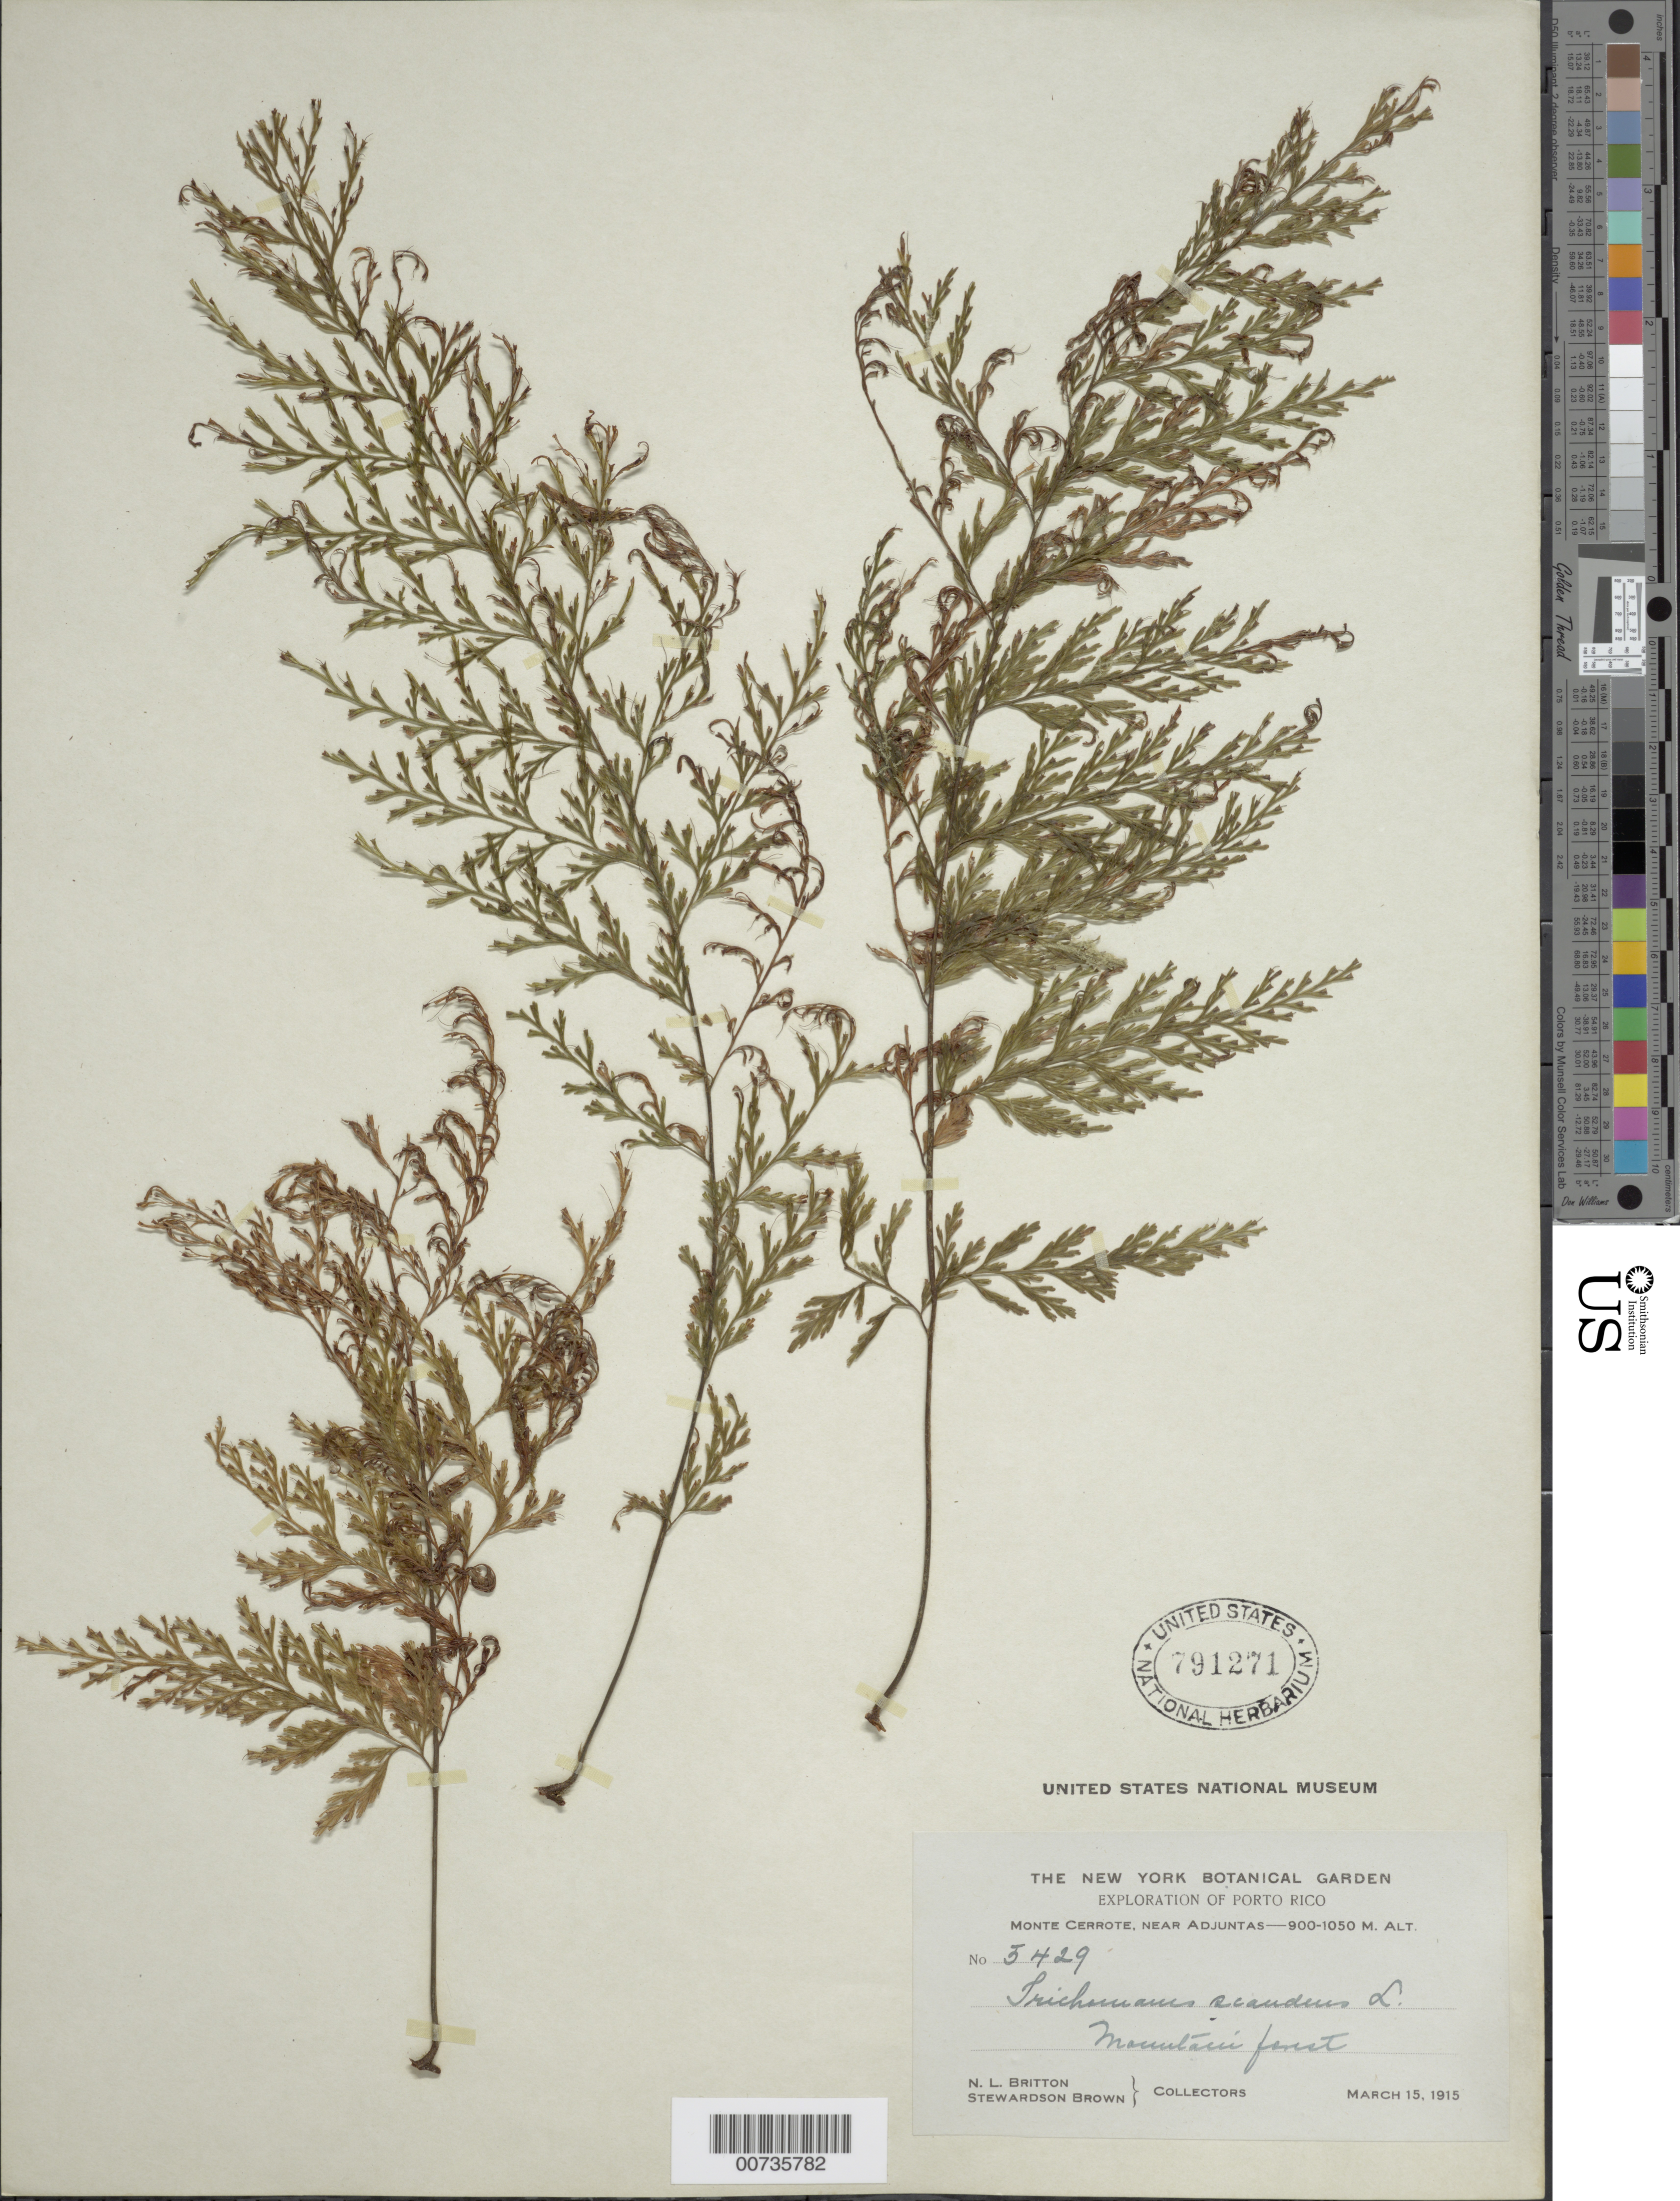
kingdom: Plantae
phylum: Tracheophyta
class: Polypodiopsida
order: Hymenophyllales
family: Hymenophyllaceae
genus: Trichomanes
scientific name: Trichomanes scandens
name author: L.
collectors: N. Britton & S. Brown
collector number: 5429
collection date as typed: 15 Mar 1915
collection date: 1915-03-15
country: Puerto Rico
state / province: Adjuntas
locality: Monte Cerrote, near Adjuntas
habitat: Mountain forest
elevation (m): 900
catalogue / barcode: US 791271